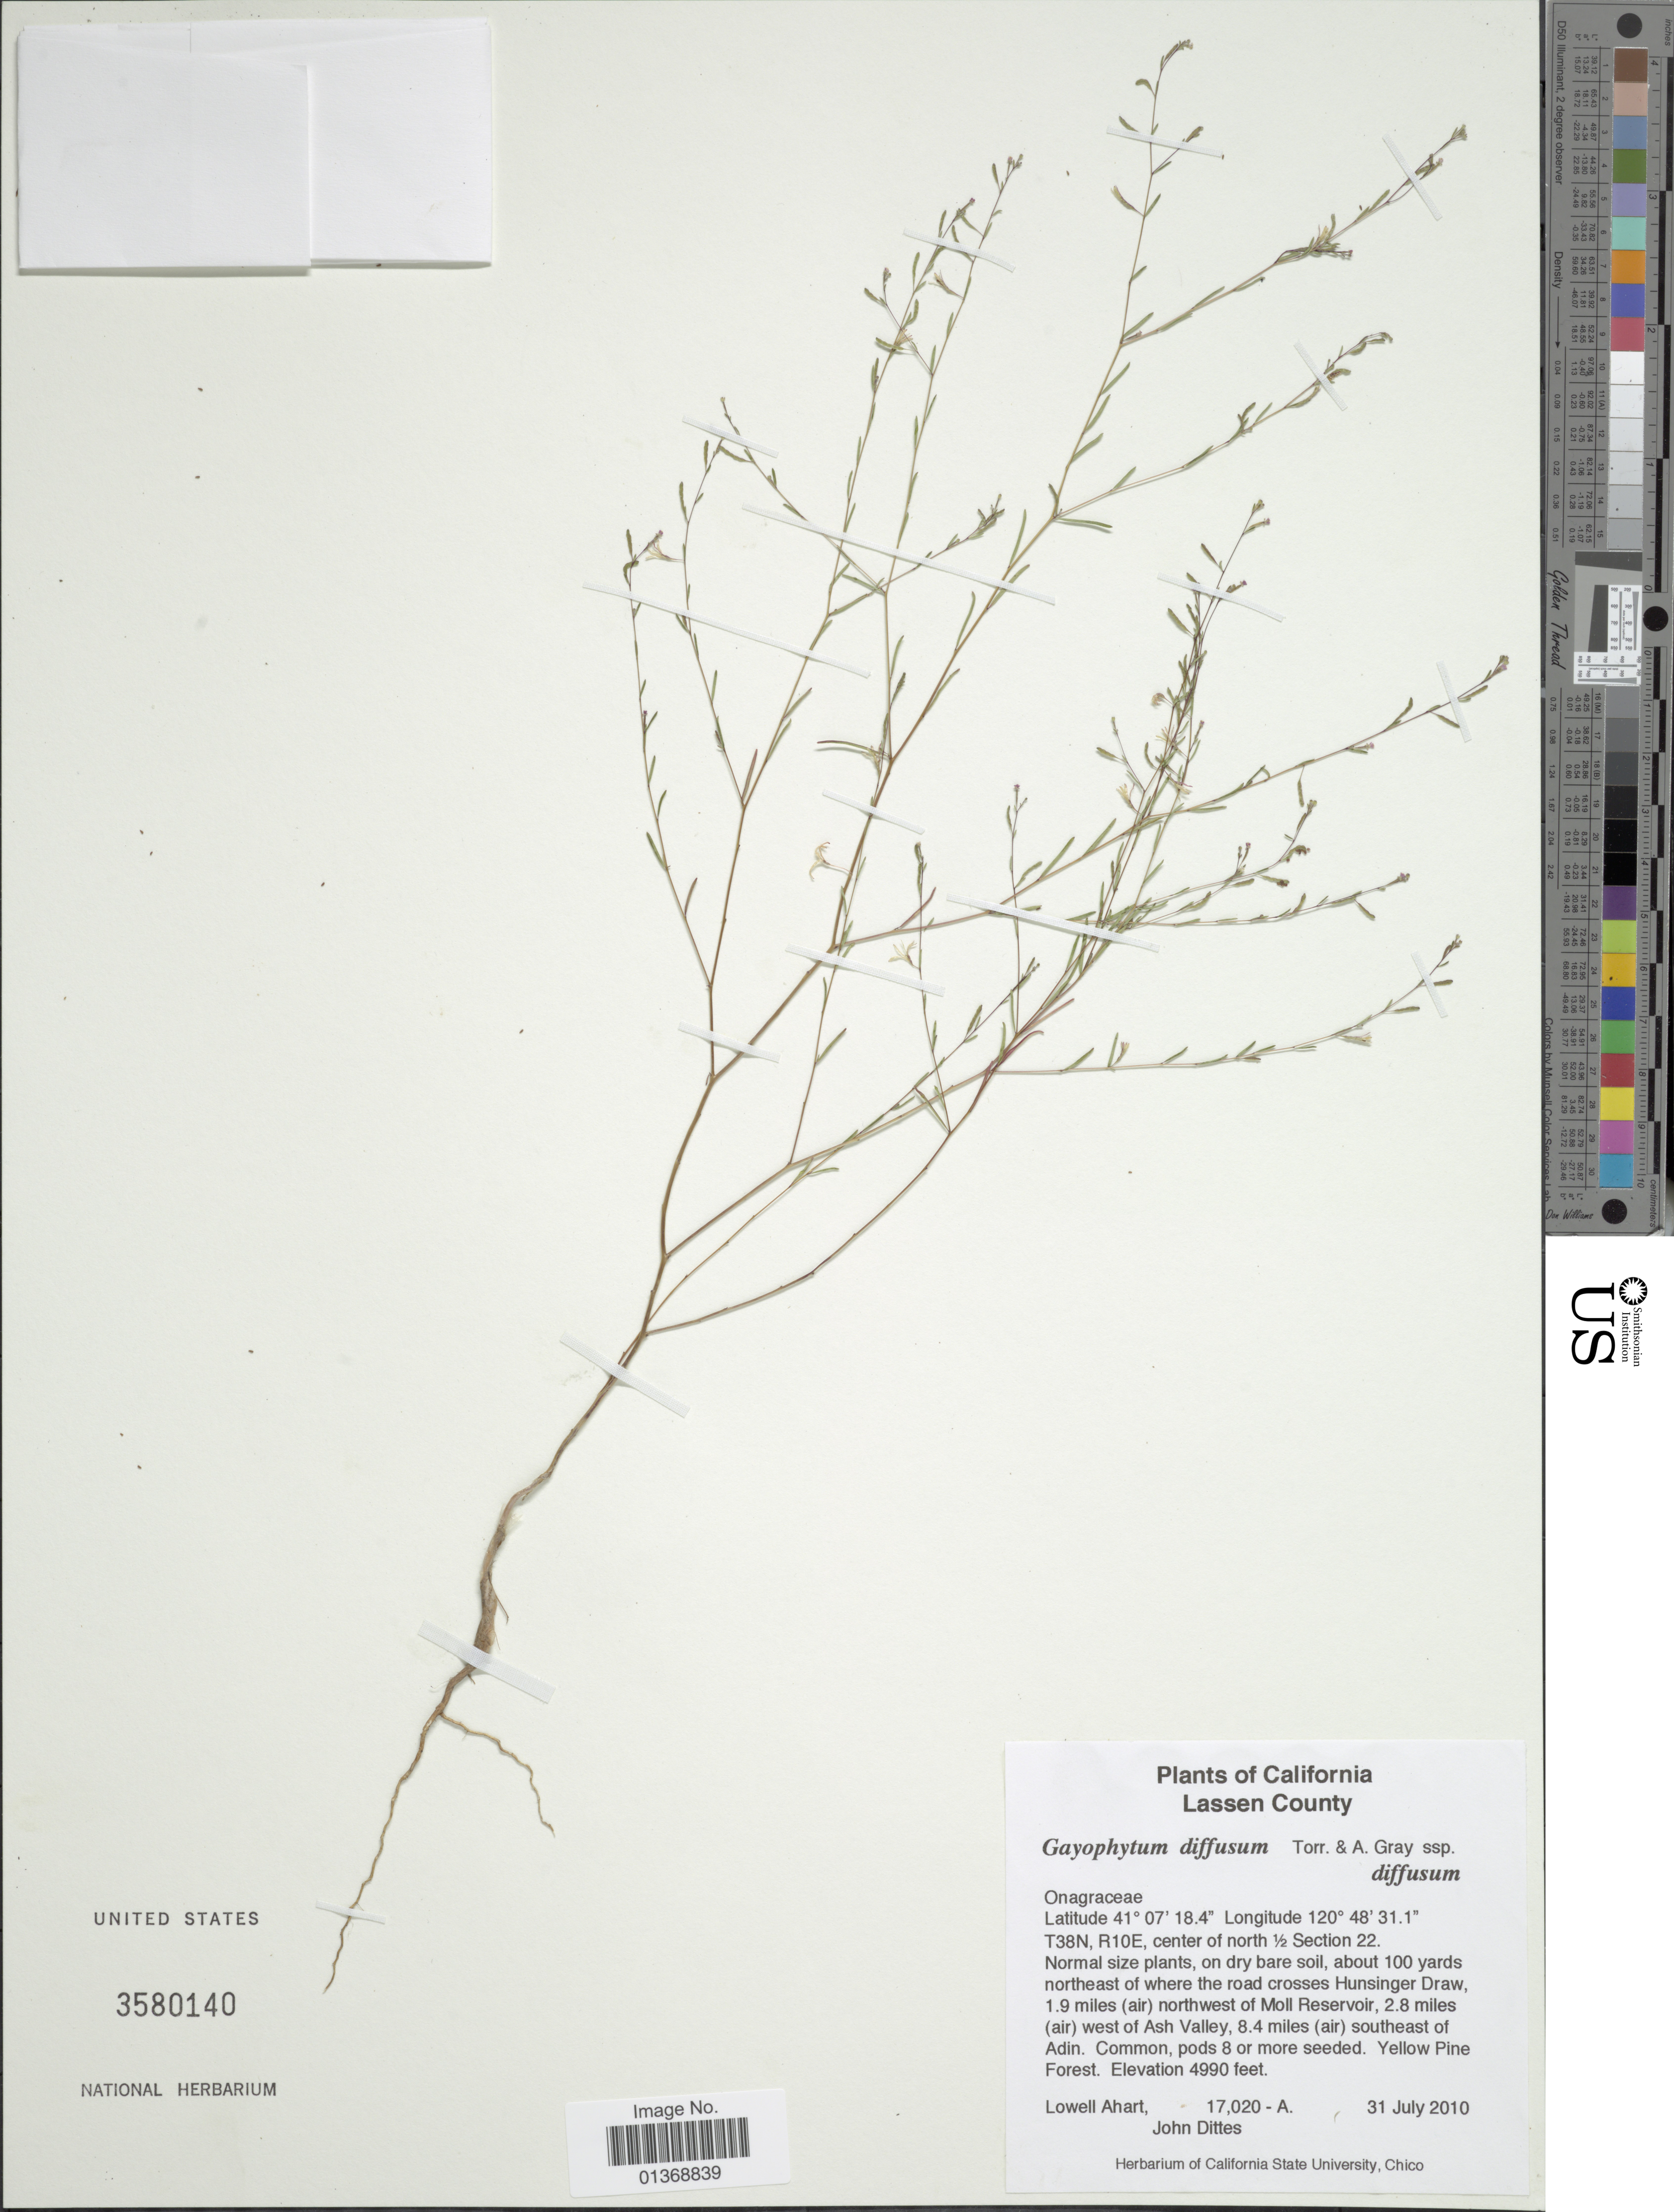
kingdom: Plantae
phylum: Tracheophyta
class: Magnoliopsida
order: Myrtales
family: Onagraceae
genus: Gayophytum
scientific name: Gayophytum diffusum subsp. diffusum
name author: Torr. & A. Gray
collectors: L. Ahart & J. Dittes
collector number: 17020-A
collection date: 2010-07-31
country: United States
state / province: California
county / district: Lassen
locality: T38N, R10E, center of North ½ Section 22. 1.9 miles (air) Northwest of Moll Reservoir, 2.8 miles (air) west of Ash Valley, 8.4 miles (air) southeast of Adin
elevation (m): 1521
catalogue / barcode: US 3580140